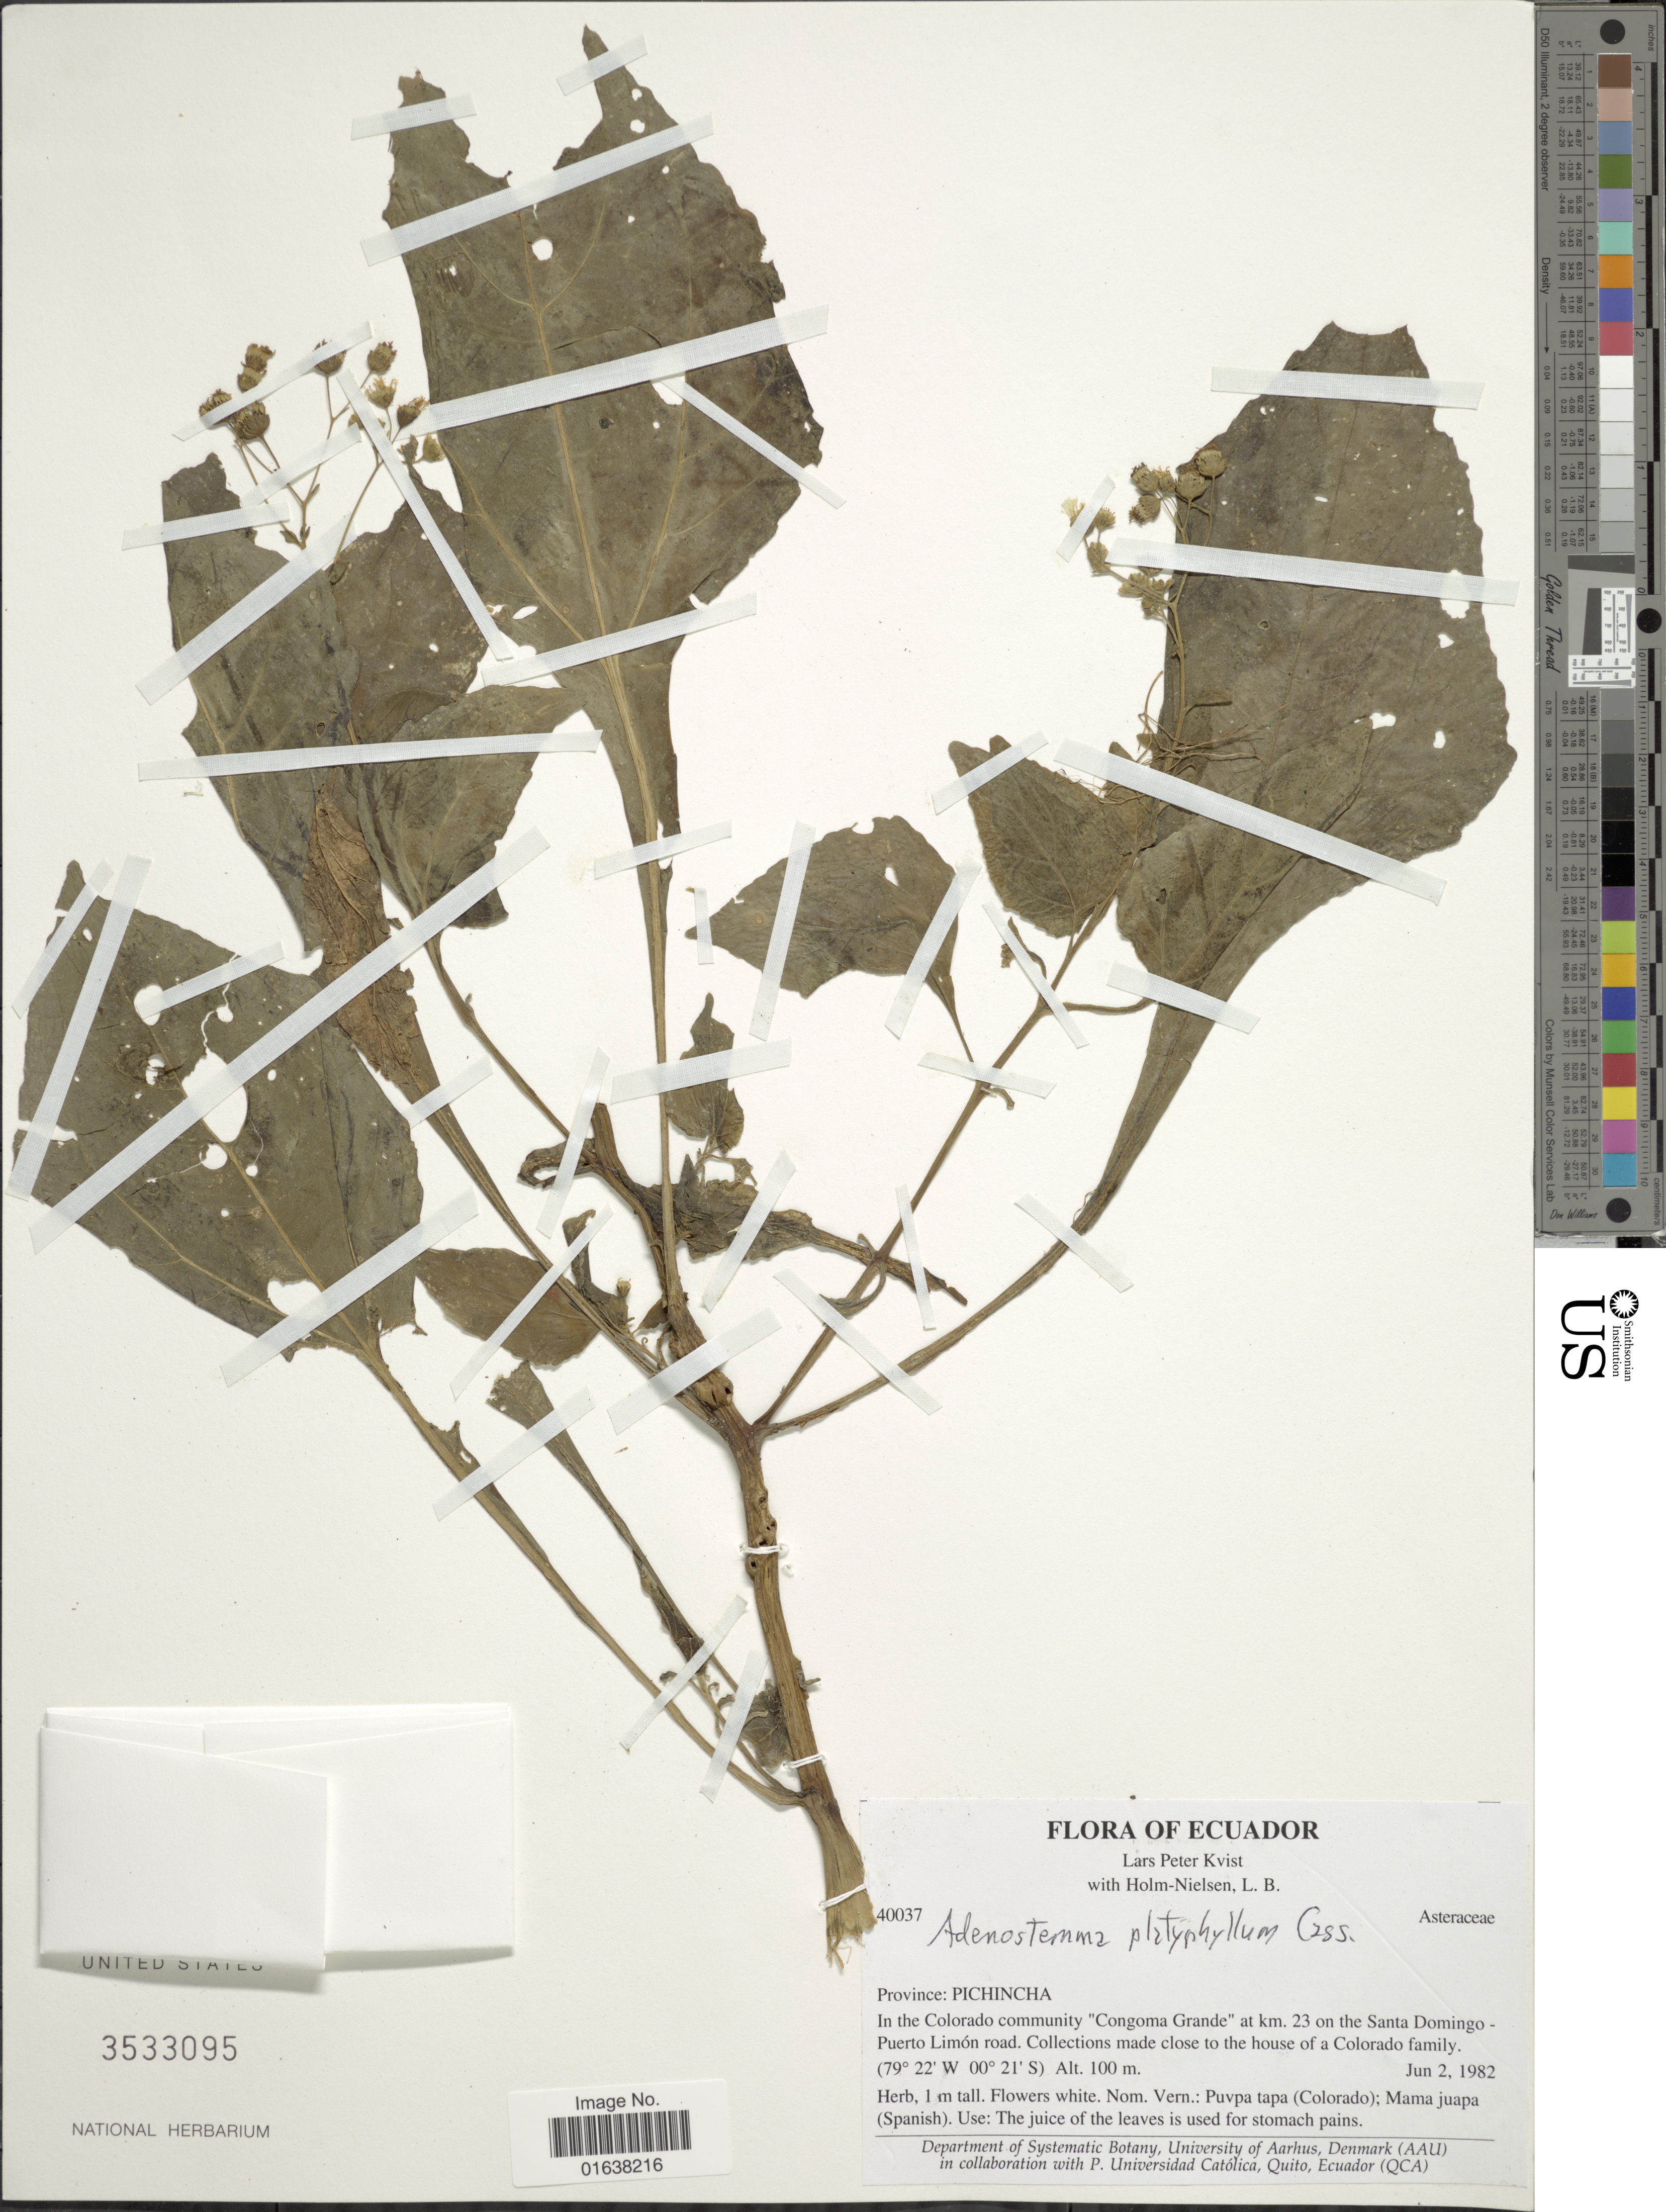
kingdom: Plantae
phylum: Tracheophyta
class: Magnoliopsida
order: Asterales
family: Asteraceae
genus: Adenostemma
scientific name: Adenostemma platyphyllum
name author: Cass.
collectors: L. P. Kvist & L. B. Holm-Nielsen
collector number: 40037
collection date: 1982-06-02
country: Ecuador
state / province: Pichincha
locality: In the Colorado community Congoma Grande at km 23 on the Santa Domingo-Puerto Limon road. Collections made close to the house of a Colorado family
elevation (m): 100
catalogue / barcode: US 3533095